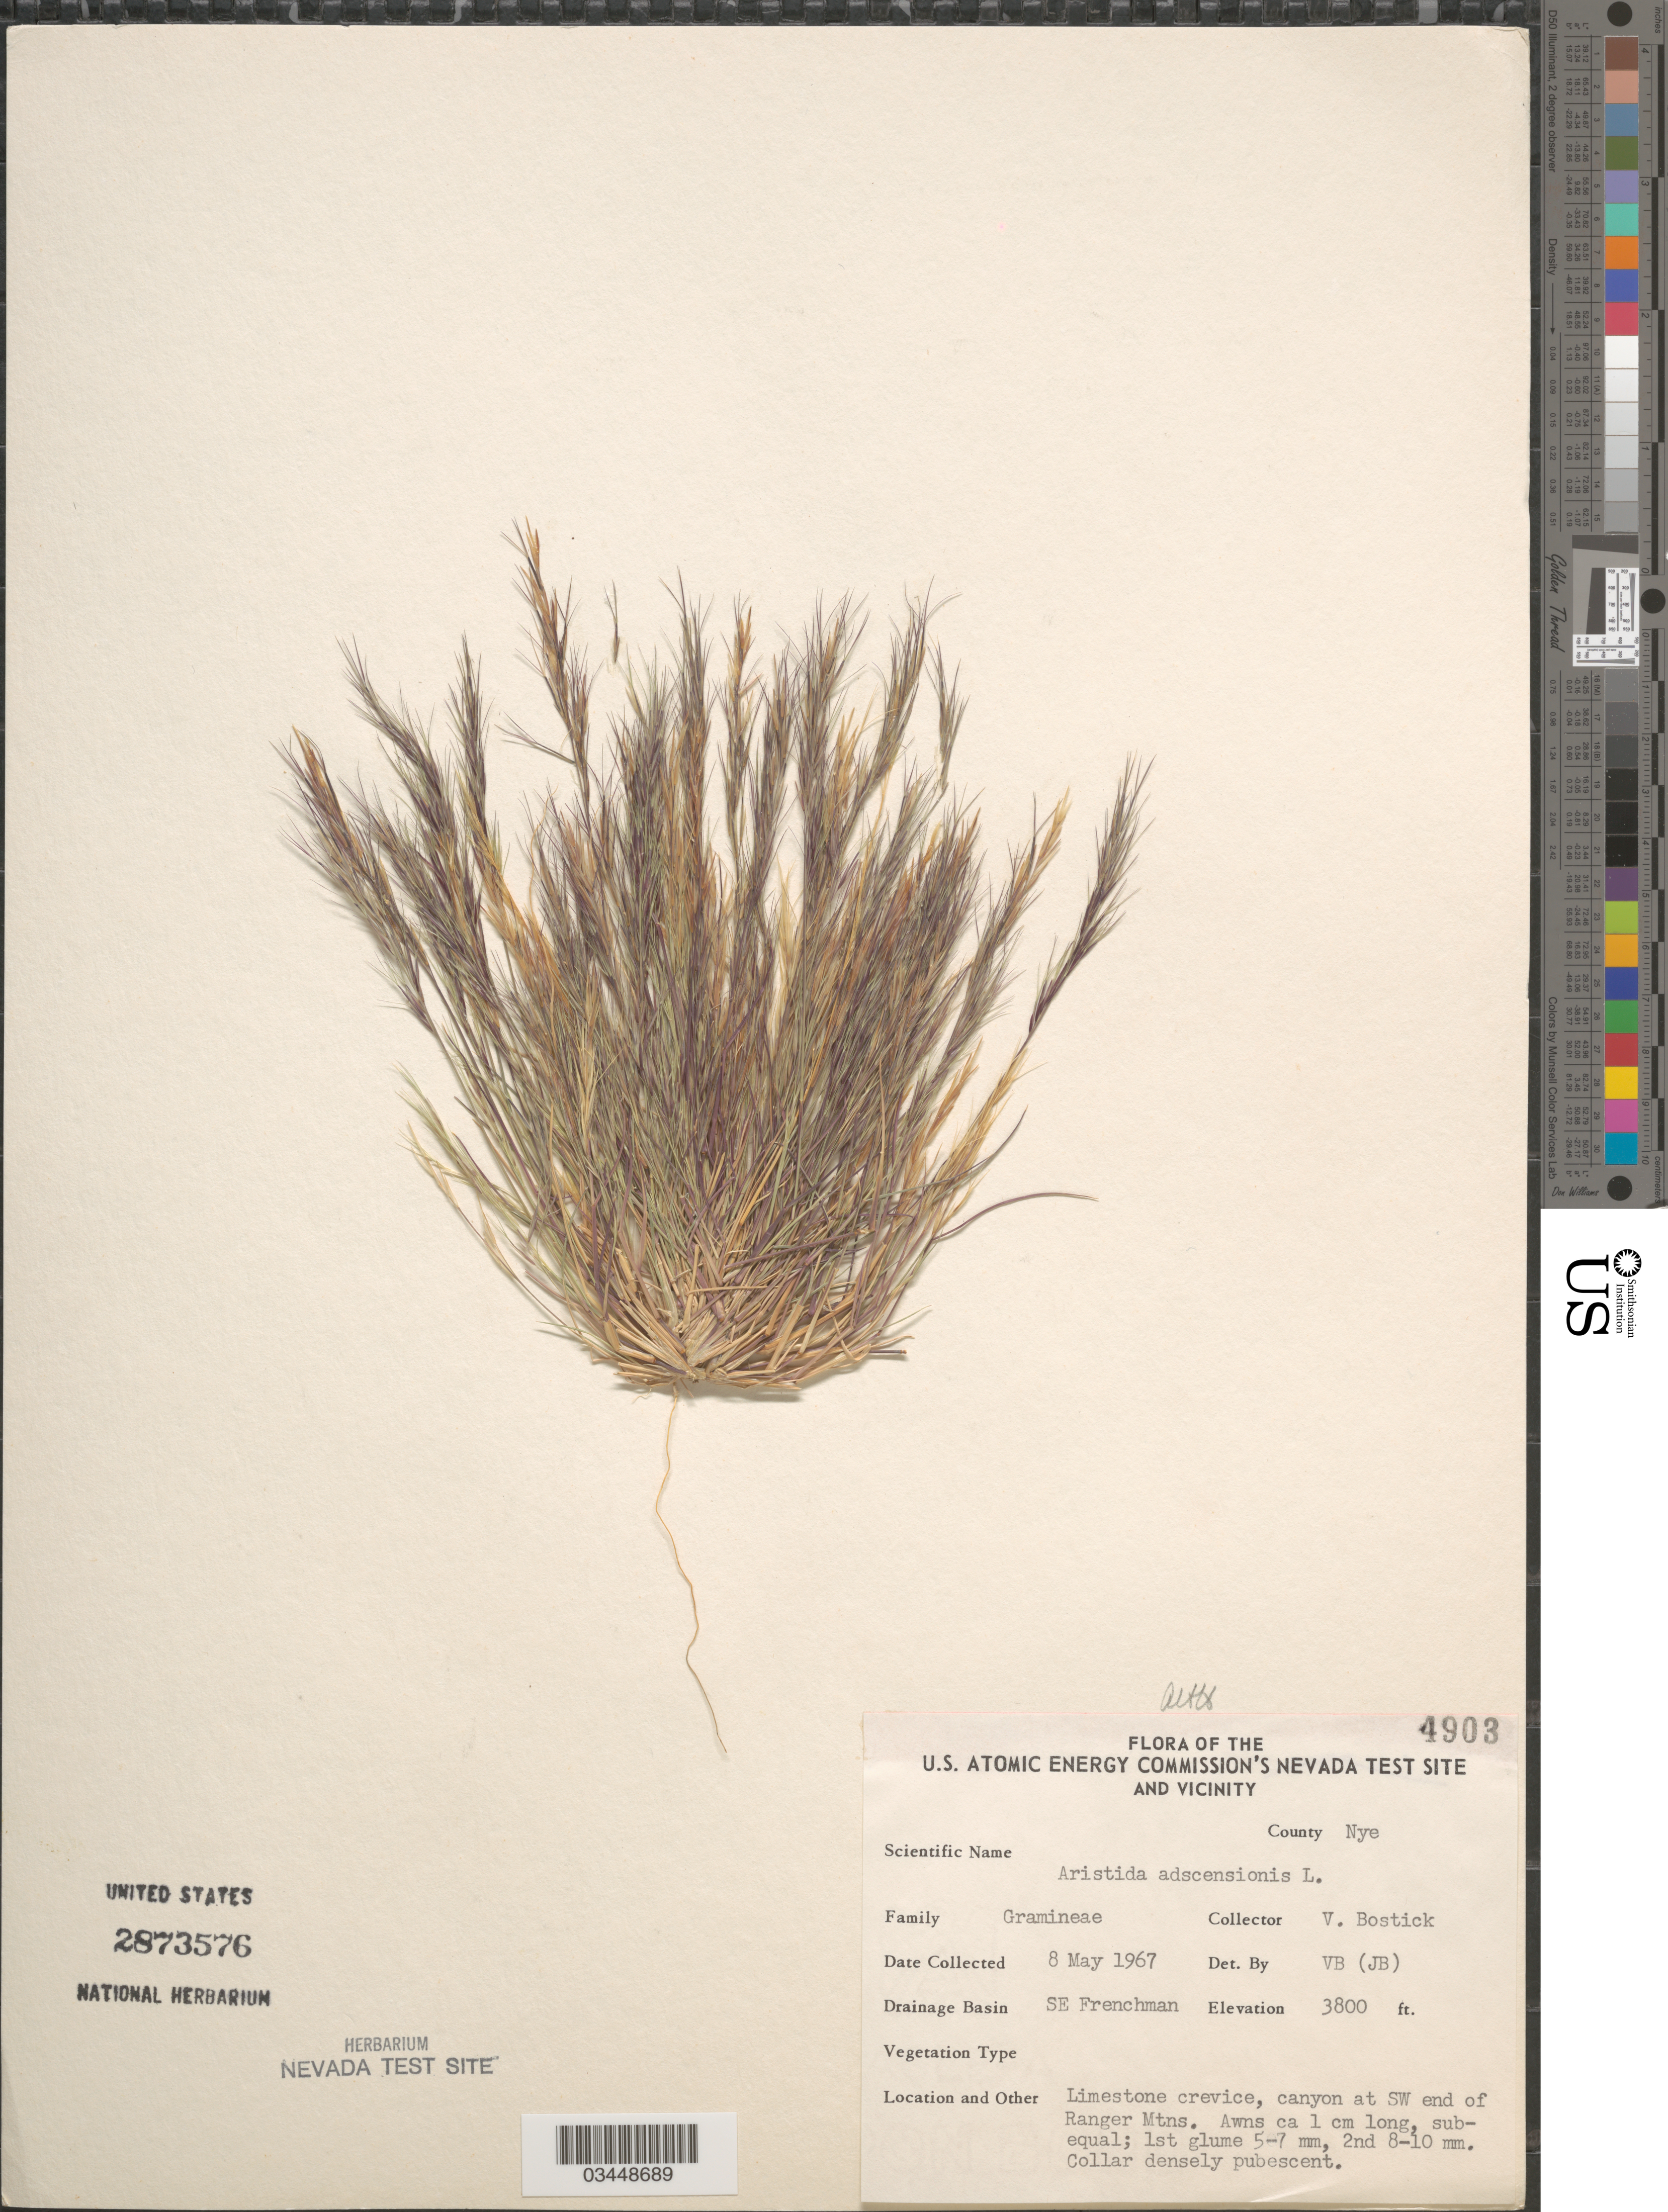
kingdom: Plantae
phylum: Tracheophyta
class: Liliopsida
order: Poales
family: Poaceae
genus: Aristida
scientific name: Aristida adscensionis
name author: L.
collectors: V. Bostick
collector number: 4903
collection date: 1967-05-08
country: United States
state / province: Nevada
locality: The U.S. Atomic Energy Commission's Nevada Test Site and Vicinity. County Nye. Drainage Basin SE Frenchman. Canyon at SW end of Ranger Mtns.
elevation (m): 1158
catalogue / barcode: US 2873576